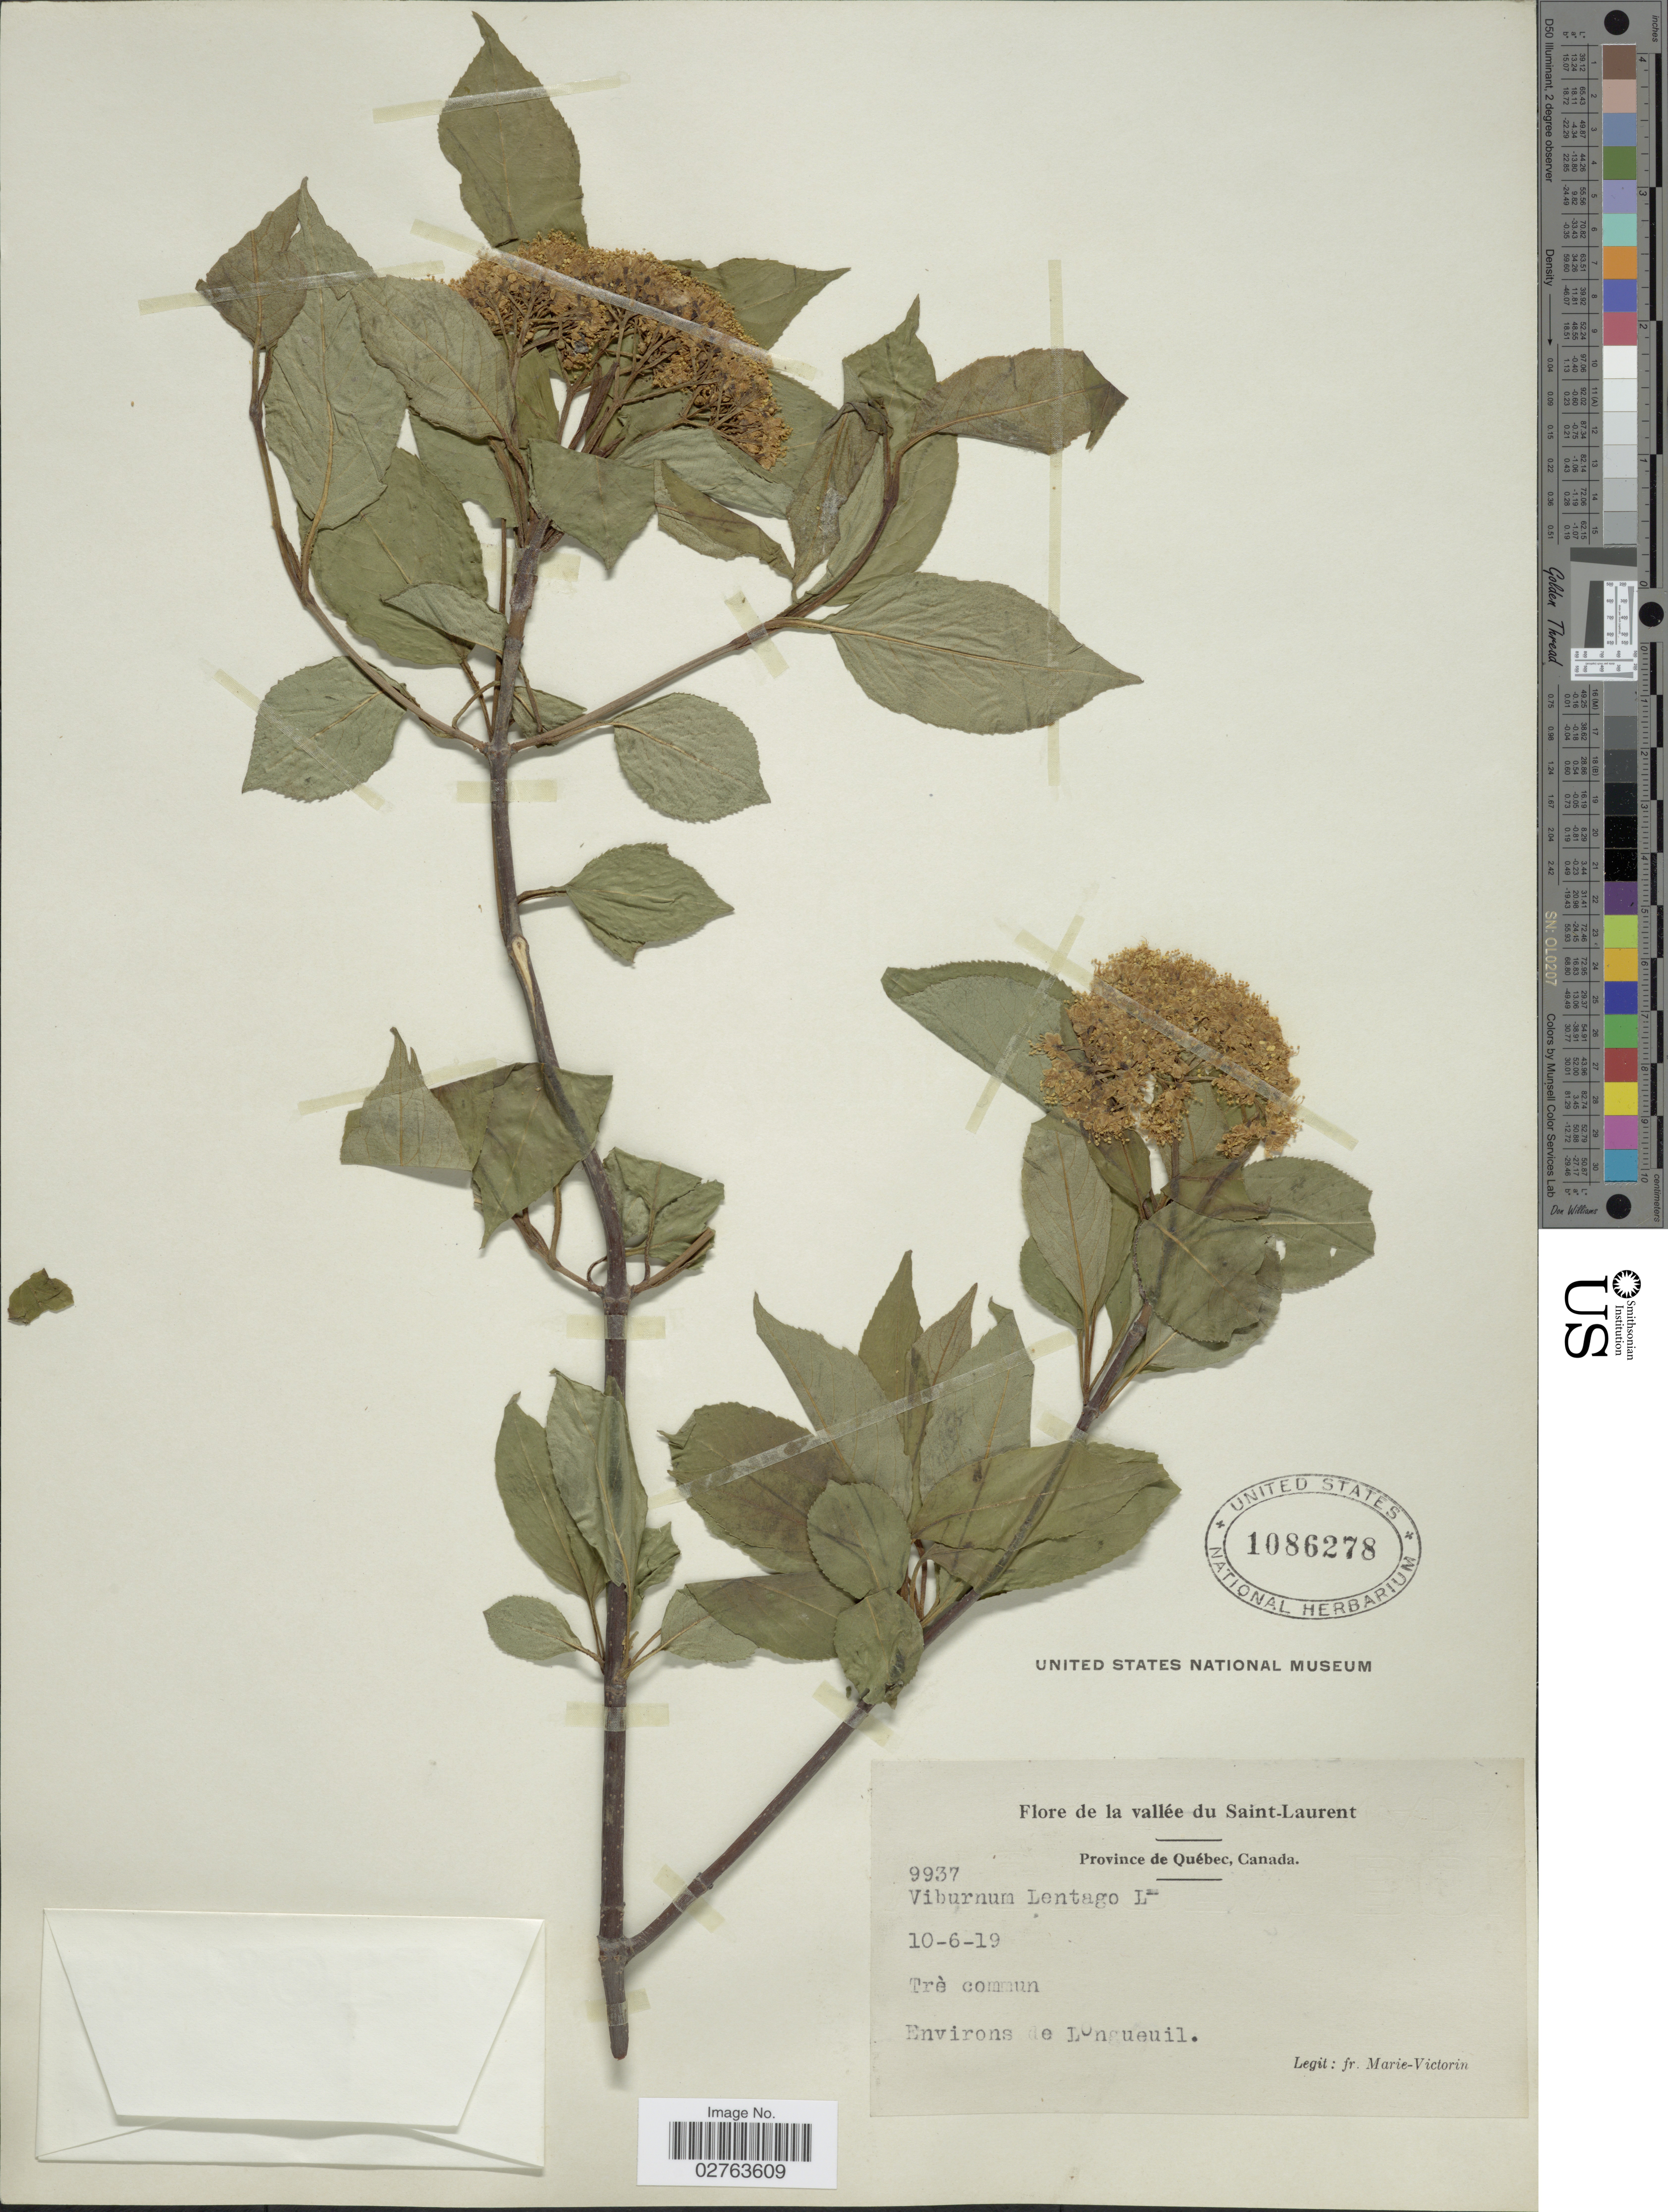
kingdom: Plantae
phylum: Tracheophyta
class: Magnoliopsida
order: Dipsacales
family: Viburnaceae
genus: Viburnum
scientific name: Viburnum lentago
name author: L.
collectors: F. Marie-Victorin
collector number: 9937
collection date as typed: Transcribed d/m/y: 10/6/19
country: Canada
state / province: Quebec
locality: La vallée du Saint-Laurent. Province de Québec. Environs de Longueuil.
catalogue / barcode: US 1086278